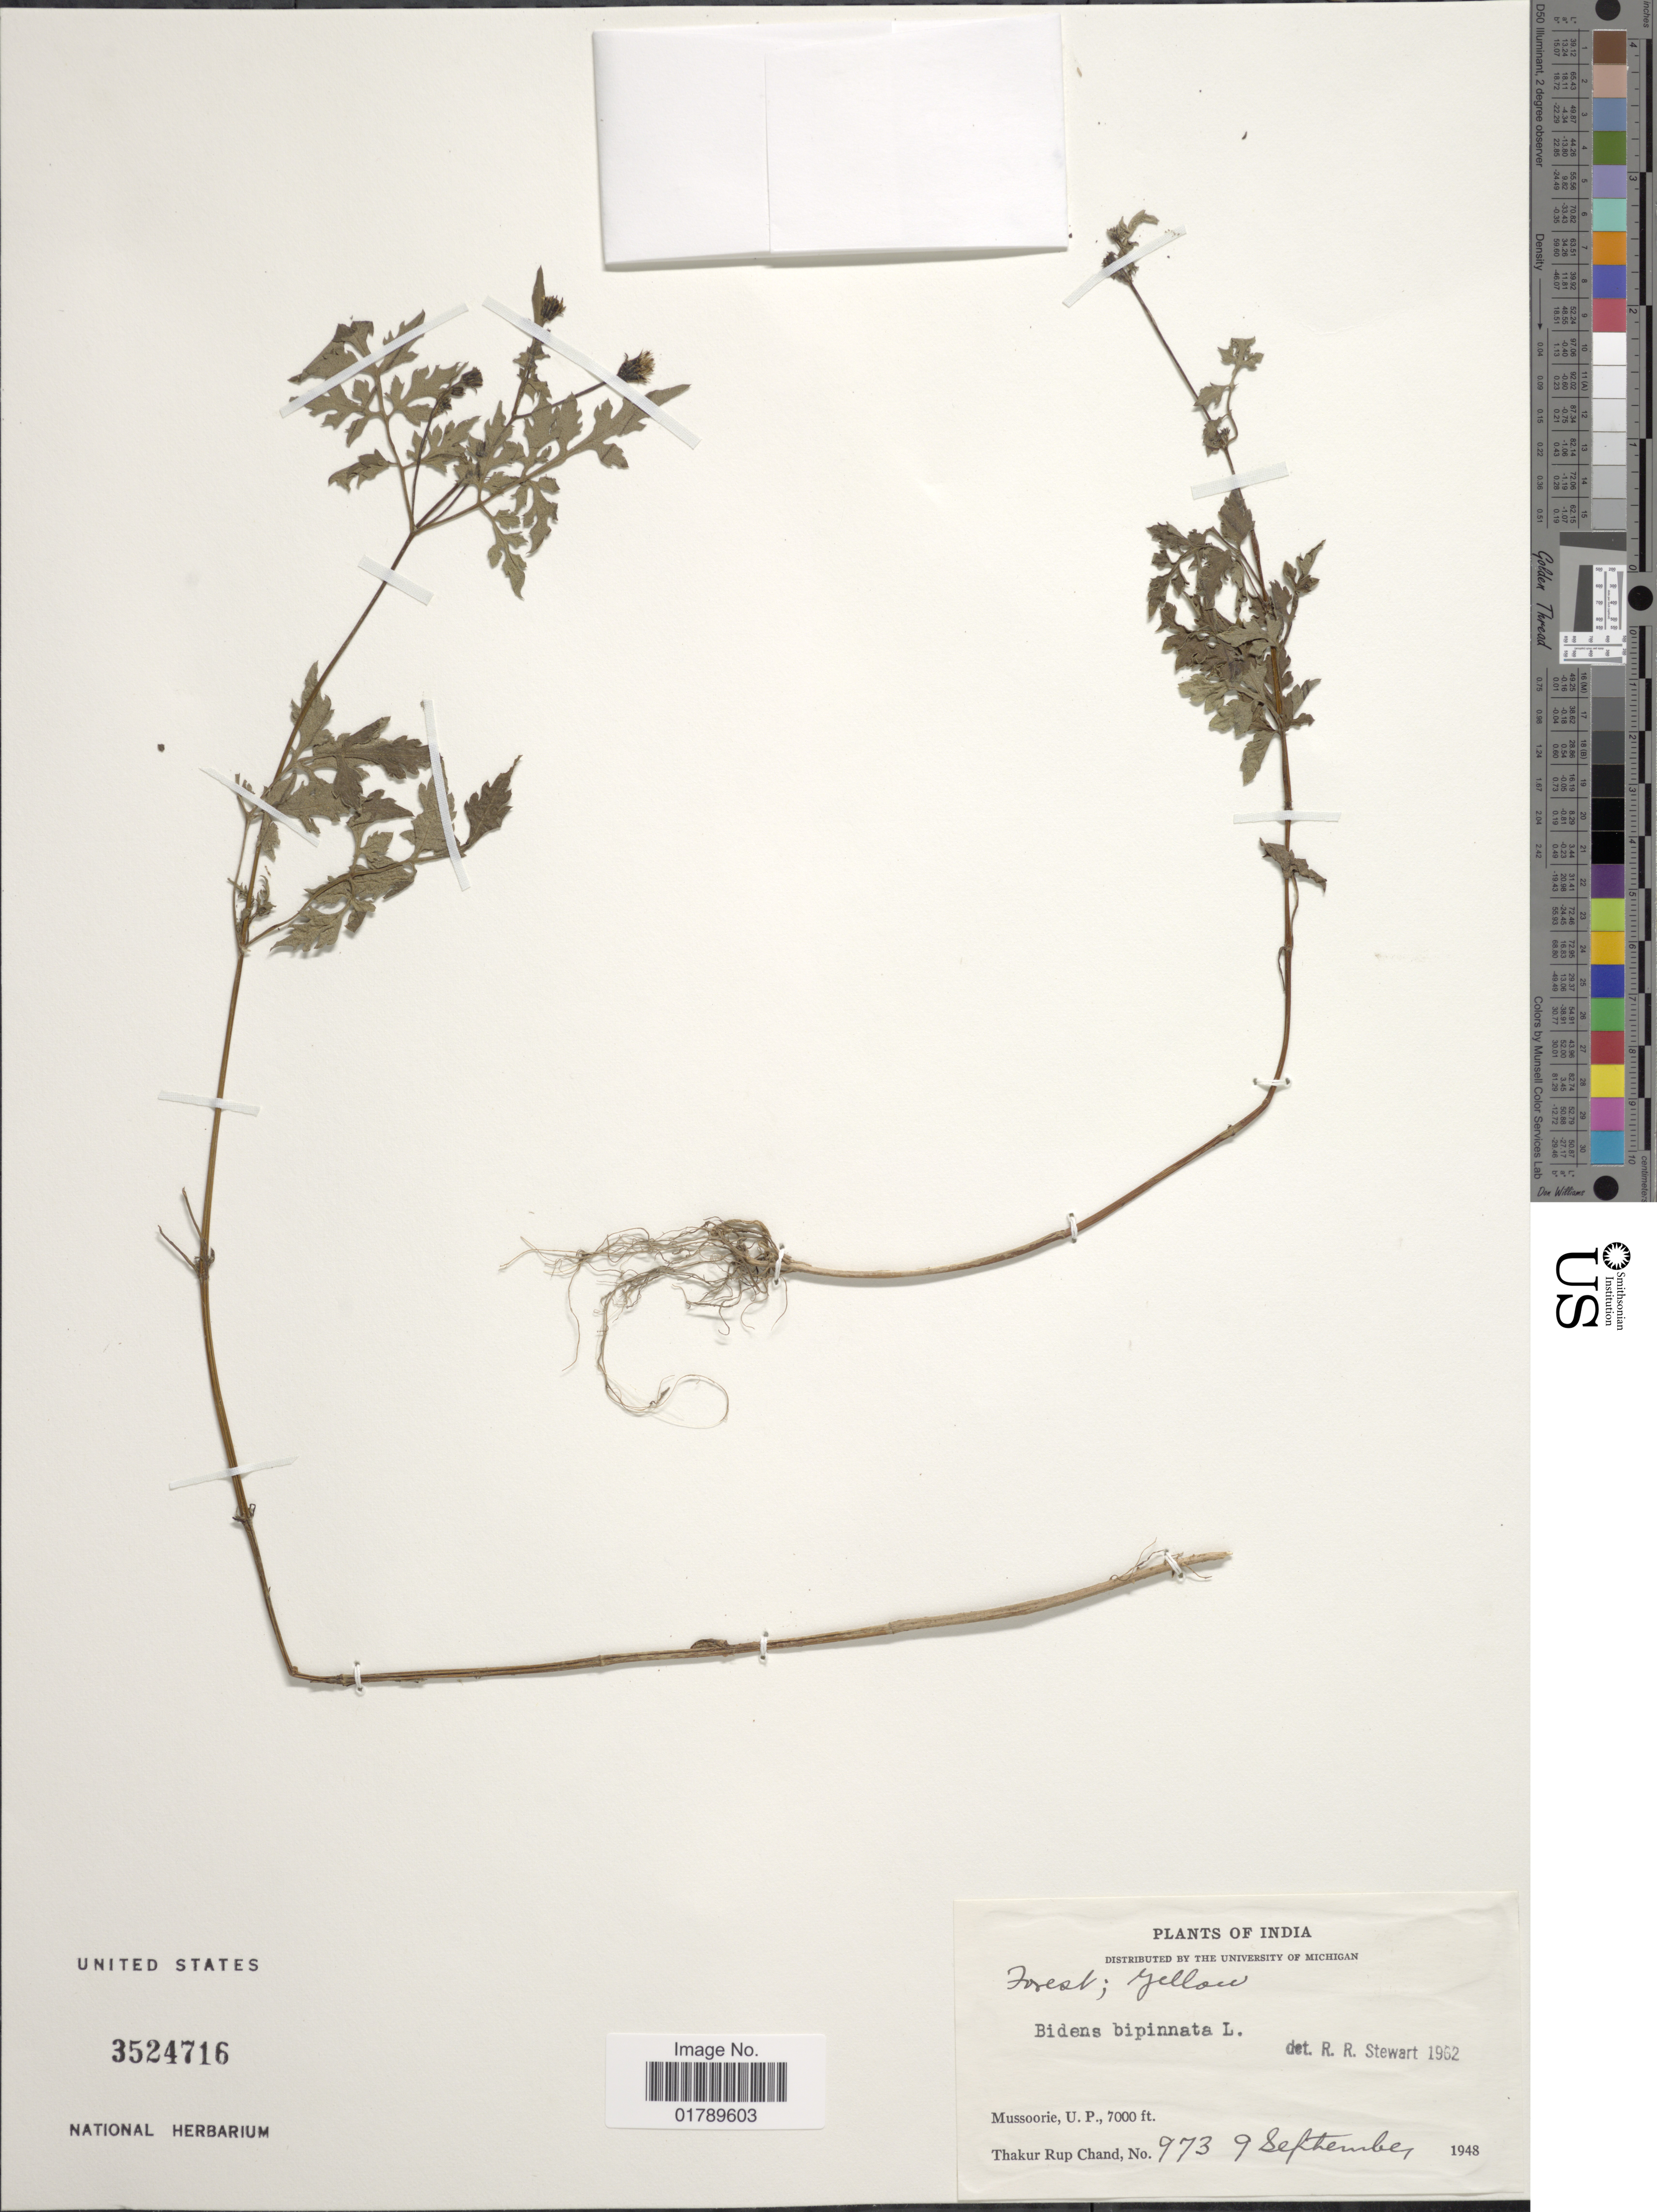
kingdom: Plantae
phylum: Tracheophyta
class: Magnoliopsida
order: Asterales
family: Asteraceae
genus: Bidens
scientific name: Bidens bipinnata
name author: L.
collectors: T. R. Chand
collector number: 973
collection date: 1948-09-09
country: India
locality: Mussoorie, U. P.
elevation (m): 2134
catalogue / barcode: US 3524716